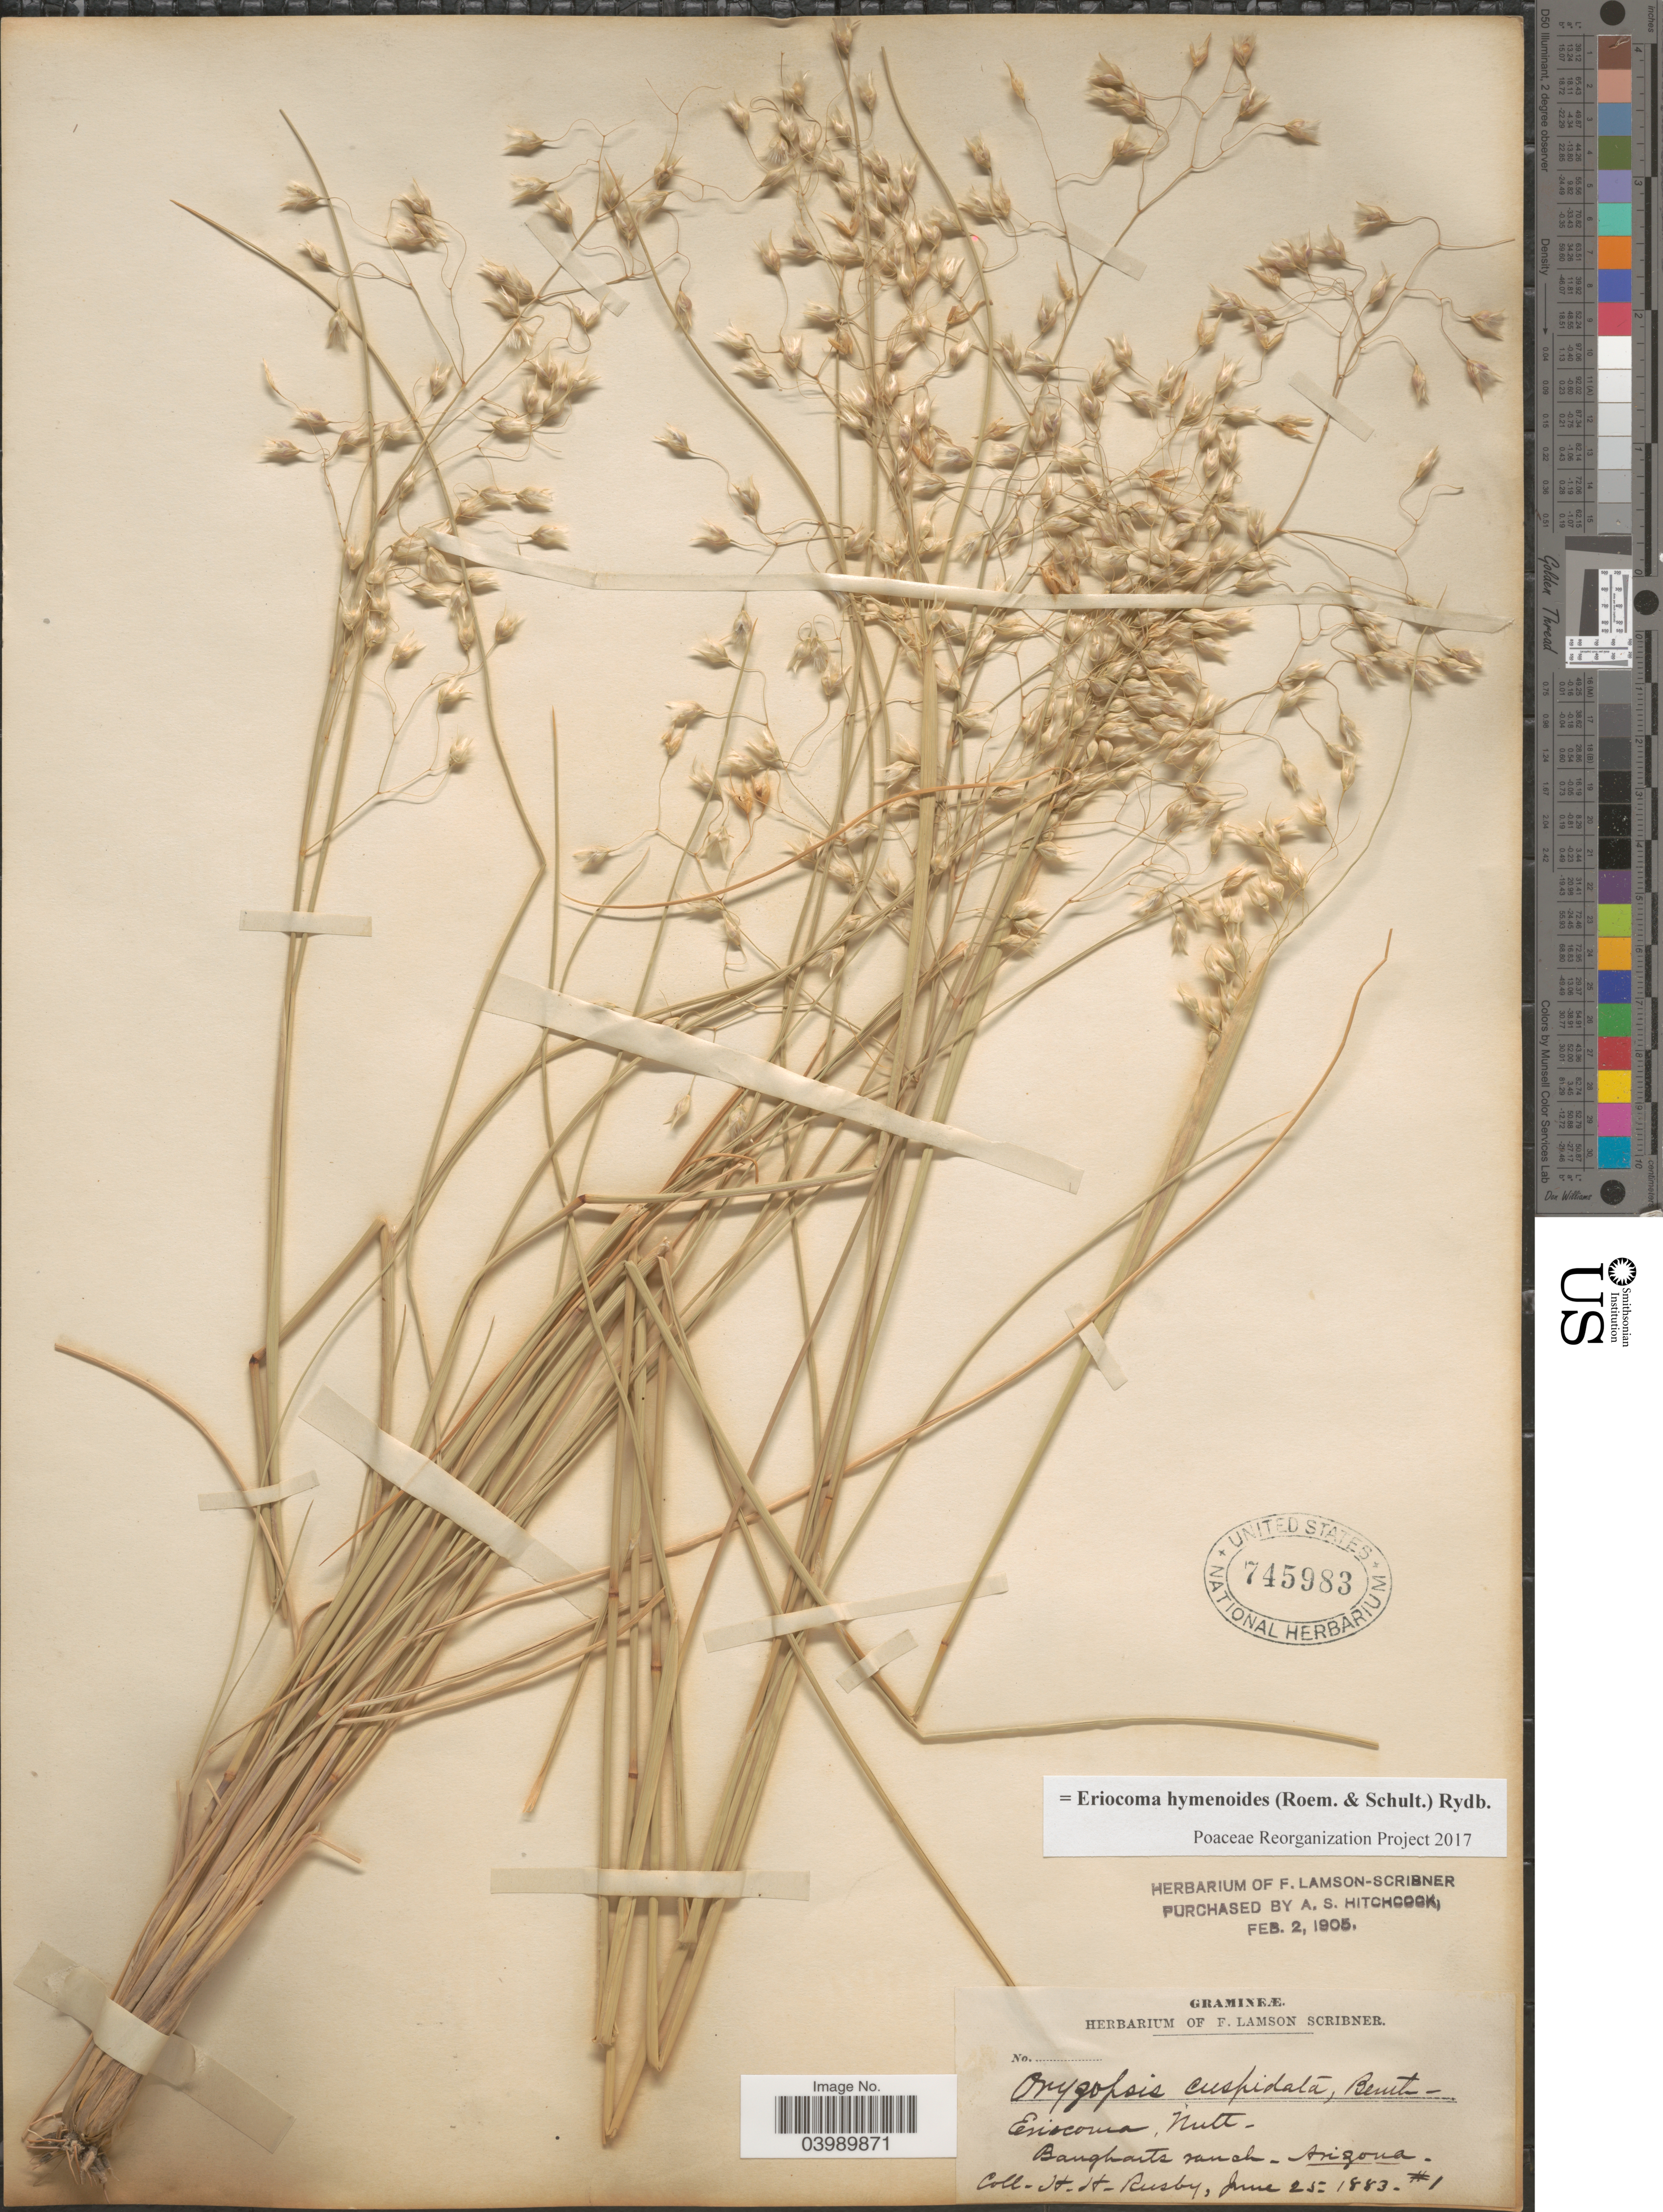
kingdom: Plantae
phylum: Tracheophyta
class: Liliopsida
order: Poales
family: Poaceae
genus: Eriocoma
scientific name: Eriocoma hymenoides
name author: (Roem. & Schult.) Rydb.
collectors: H. H. Rusby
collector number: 1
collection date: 1883-06-25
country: United States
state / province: Arizona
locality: Banghart's ranch.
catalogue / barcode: US 745983